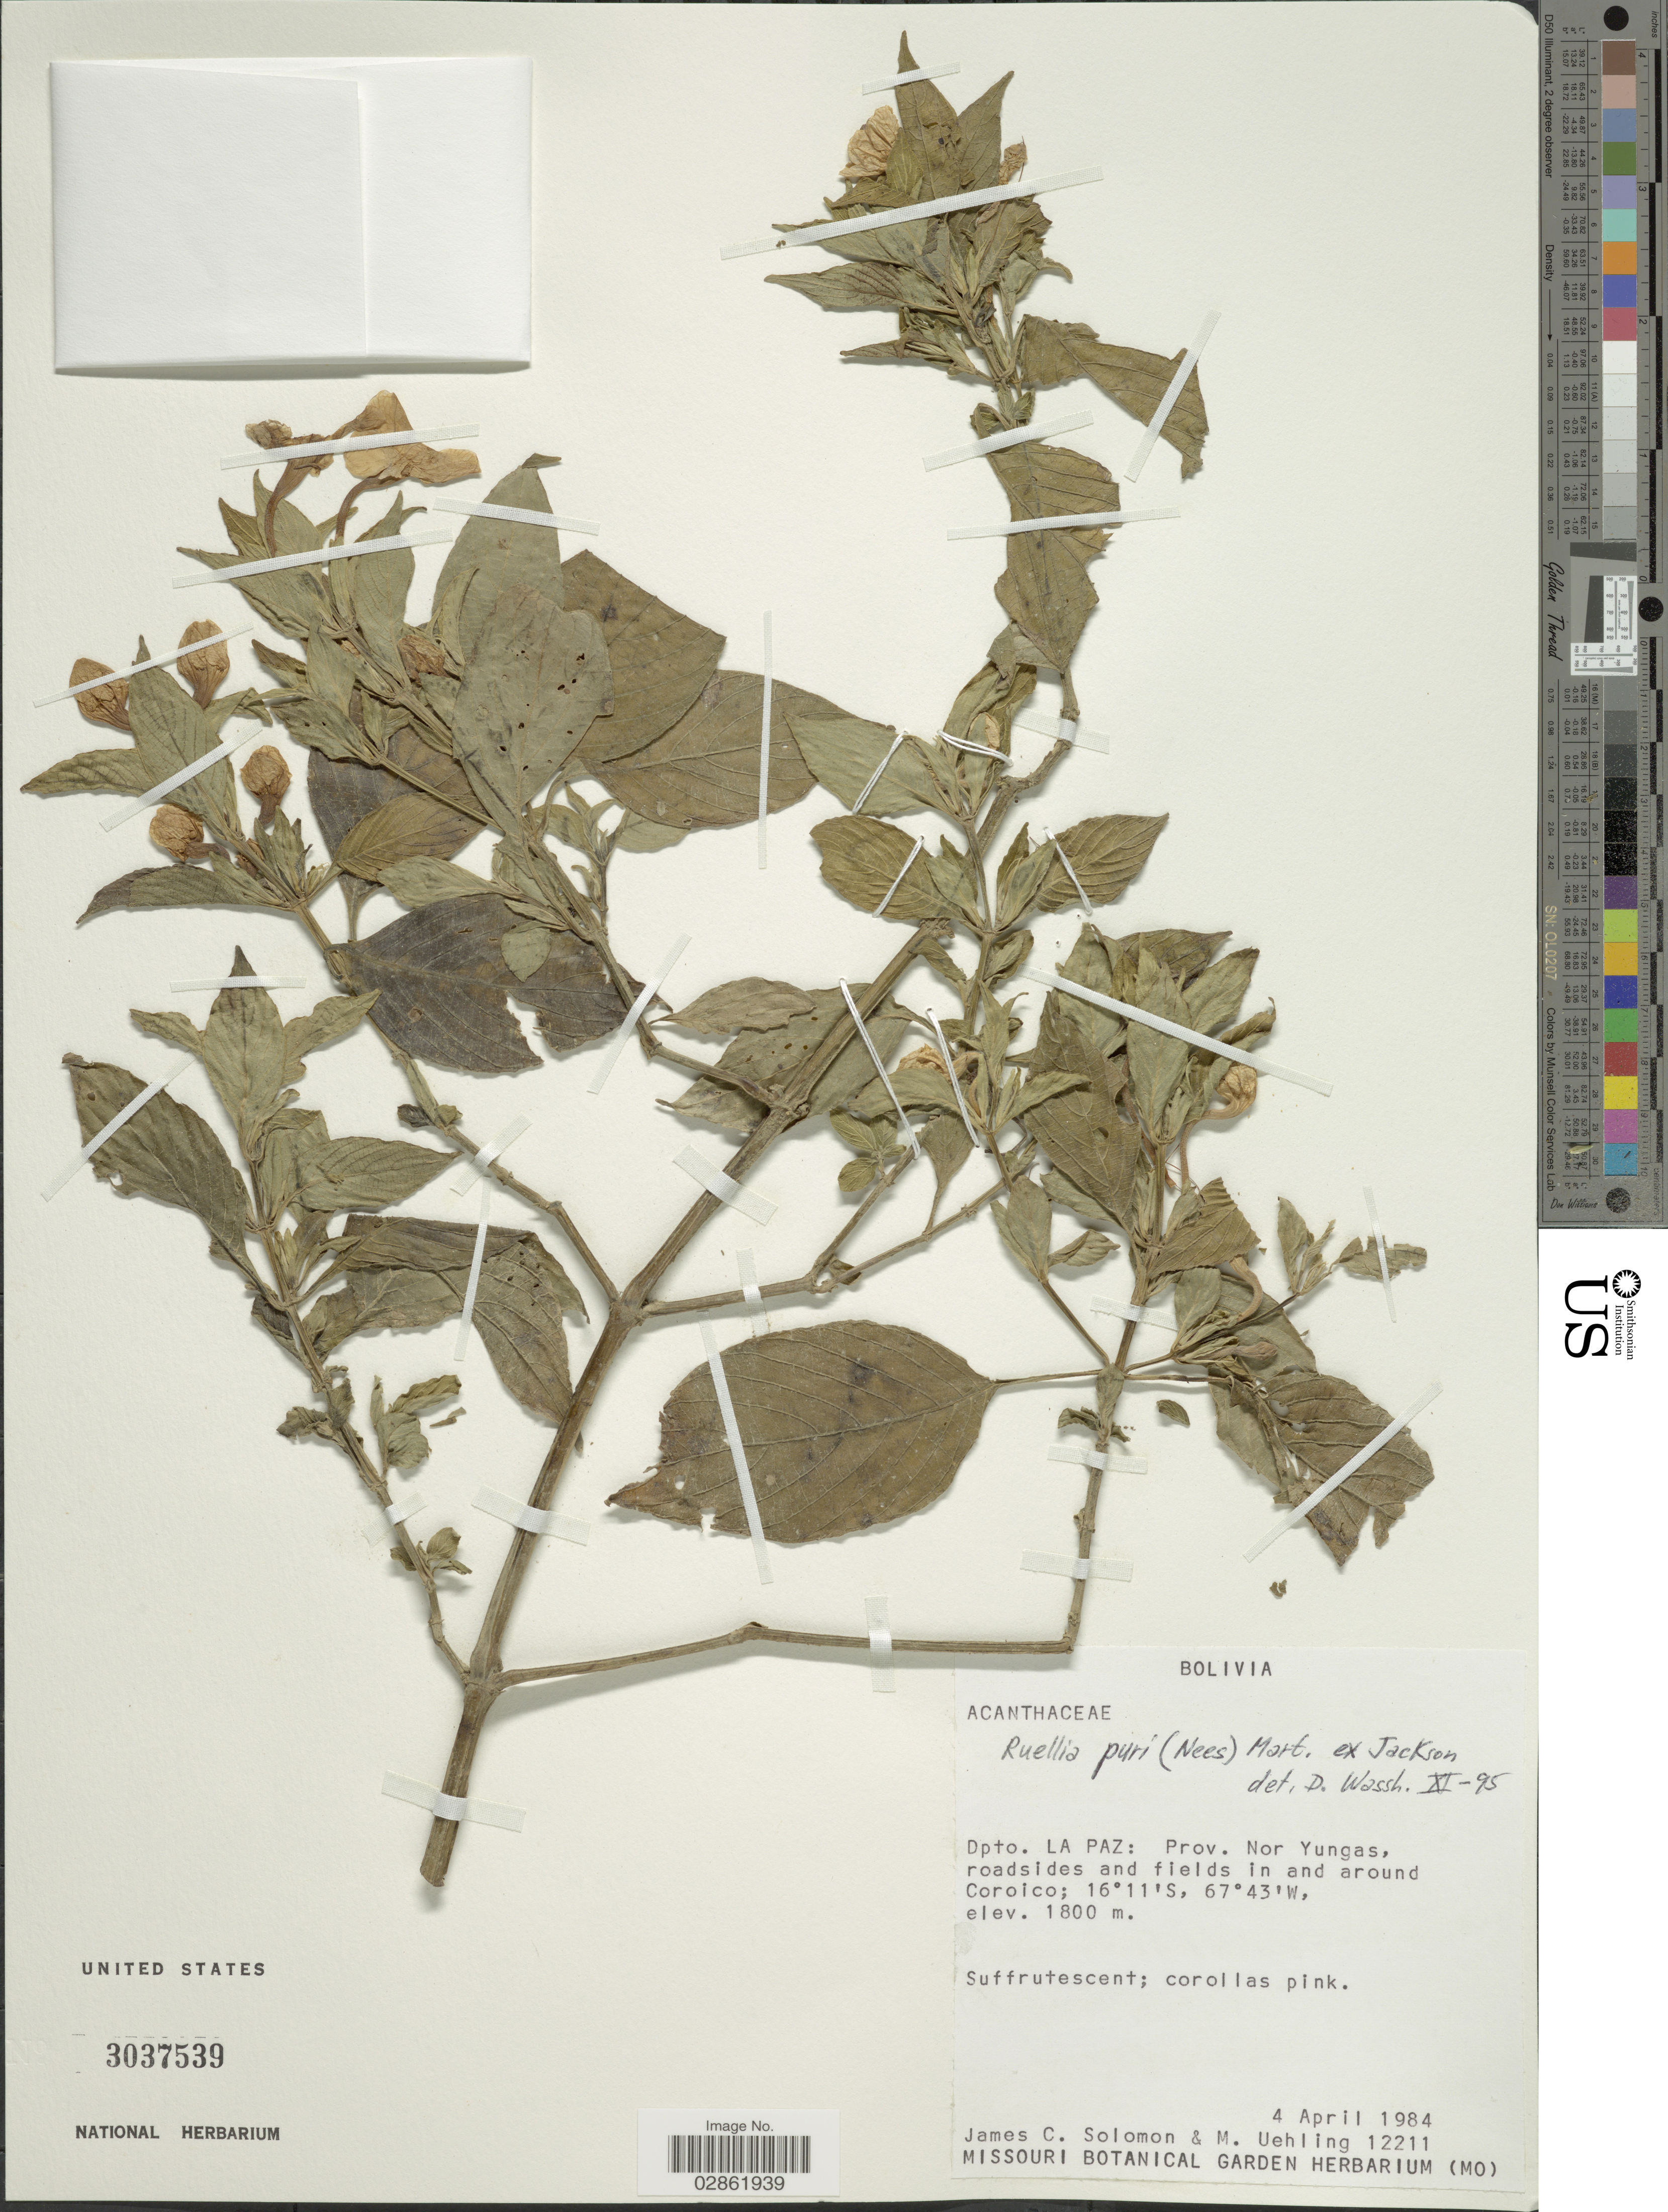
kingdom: Plantae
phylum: Tracheophyta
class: Magnoliopsida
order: Lamiales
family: Acanthaceae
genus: Ruellia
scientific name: Ruellia puri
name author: Mart. ex Nees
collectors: J. C. Solomon & M. Uehling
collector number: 12211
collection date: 1984-04-04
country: Bolivia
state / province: La Paz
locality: Dpto. La Paz: Prov. Nor Yungas, roadsides and fields in and around Coroico.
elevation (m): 1800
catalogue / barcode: US 3037539